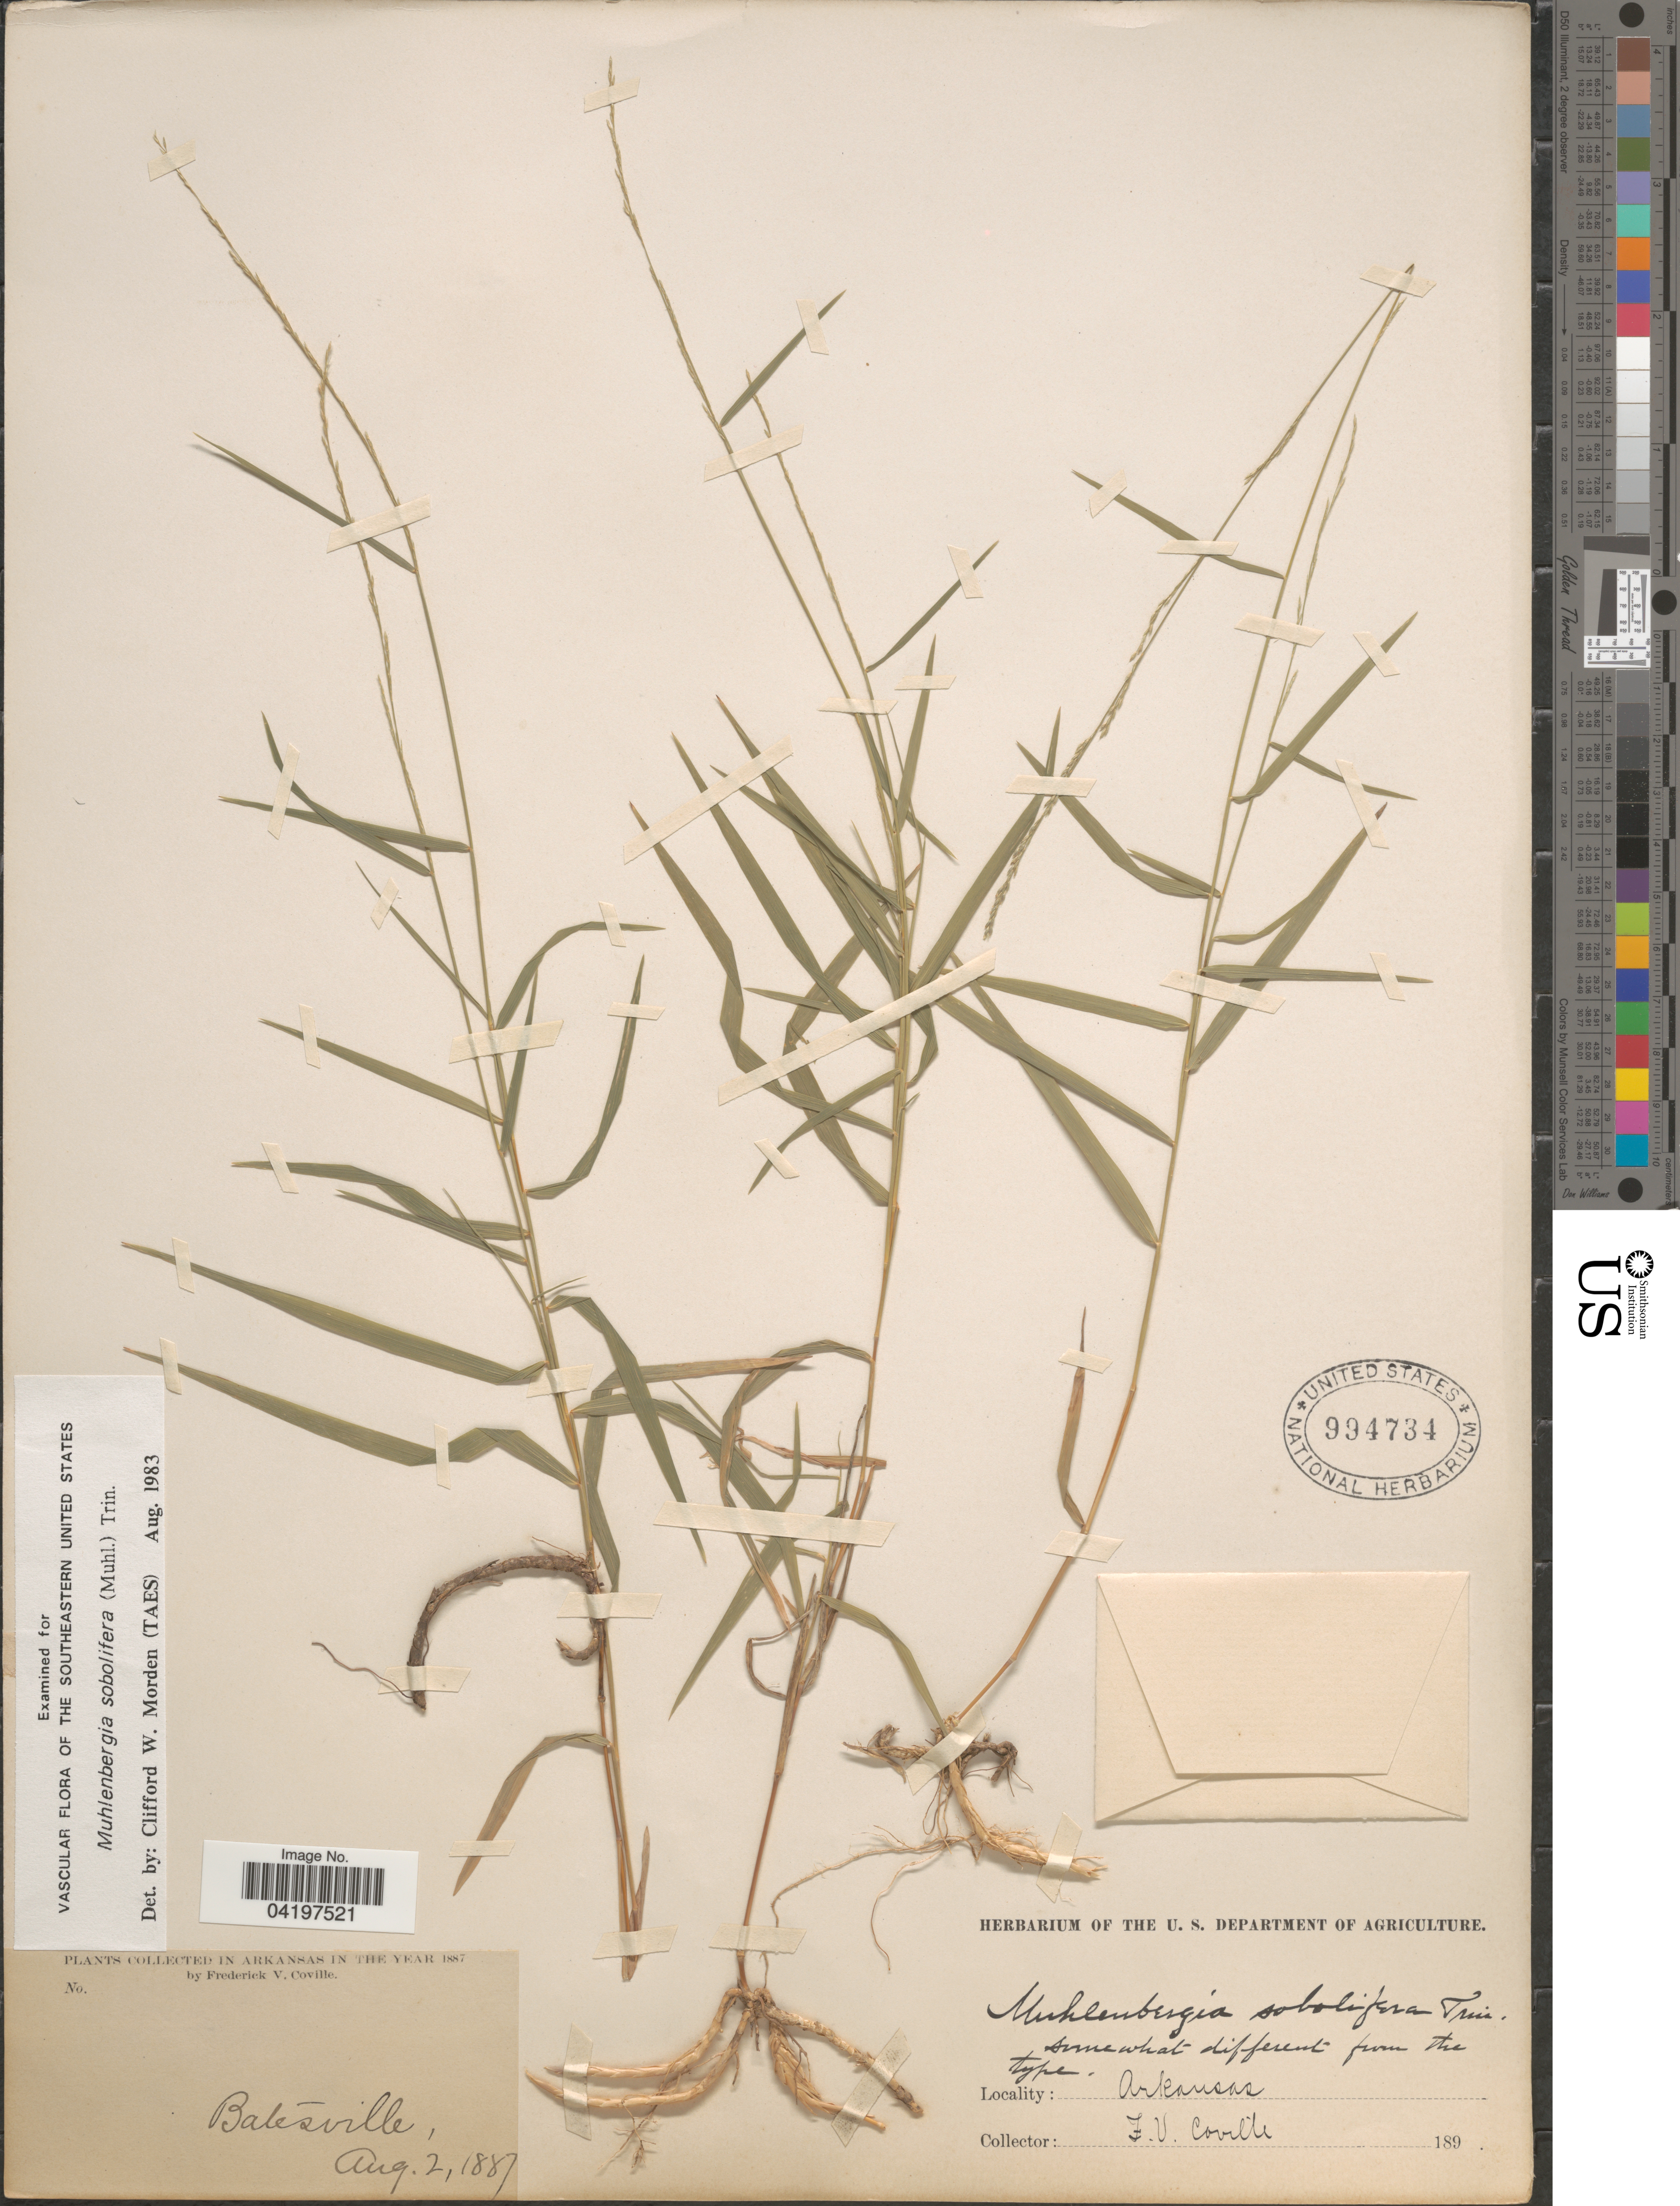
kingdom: Plantae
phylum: Tracheophyta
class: Liliopsida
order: Poales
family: Poaceae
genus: Muhlenbergia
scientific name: Muhlenbergia sobolifera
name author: (Muhl. ex Willd.) Trin.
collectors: F. V. Coville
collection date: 1887-08-02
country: United States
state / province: Arkansas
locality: Batesville.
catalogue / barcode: US 994734